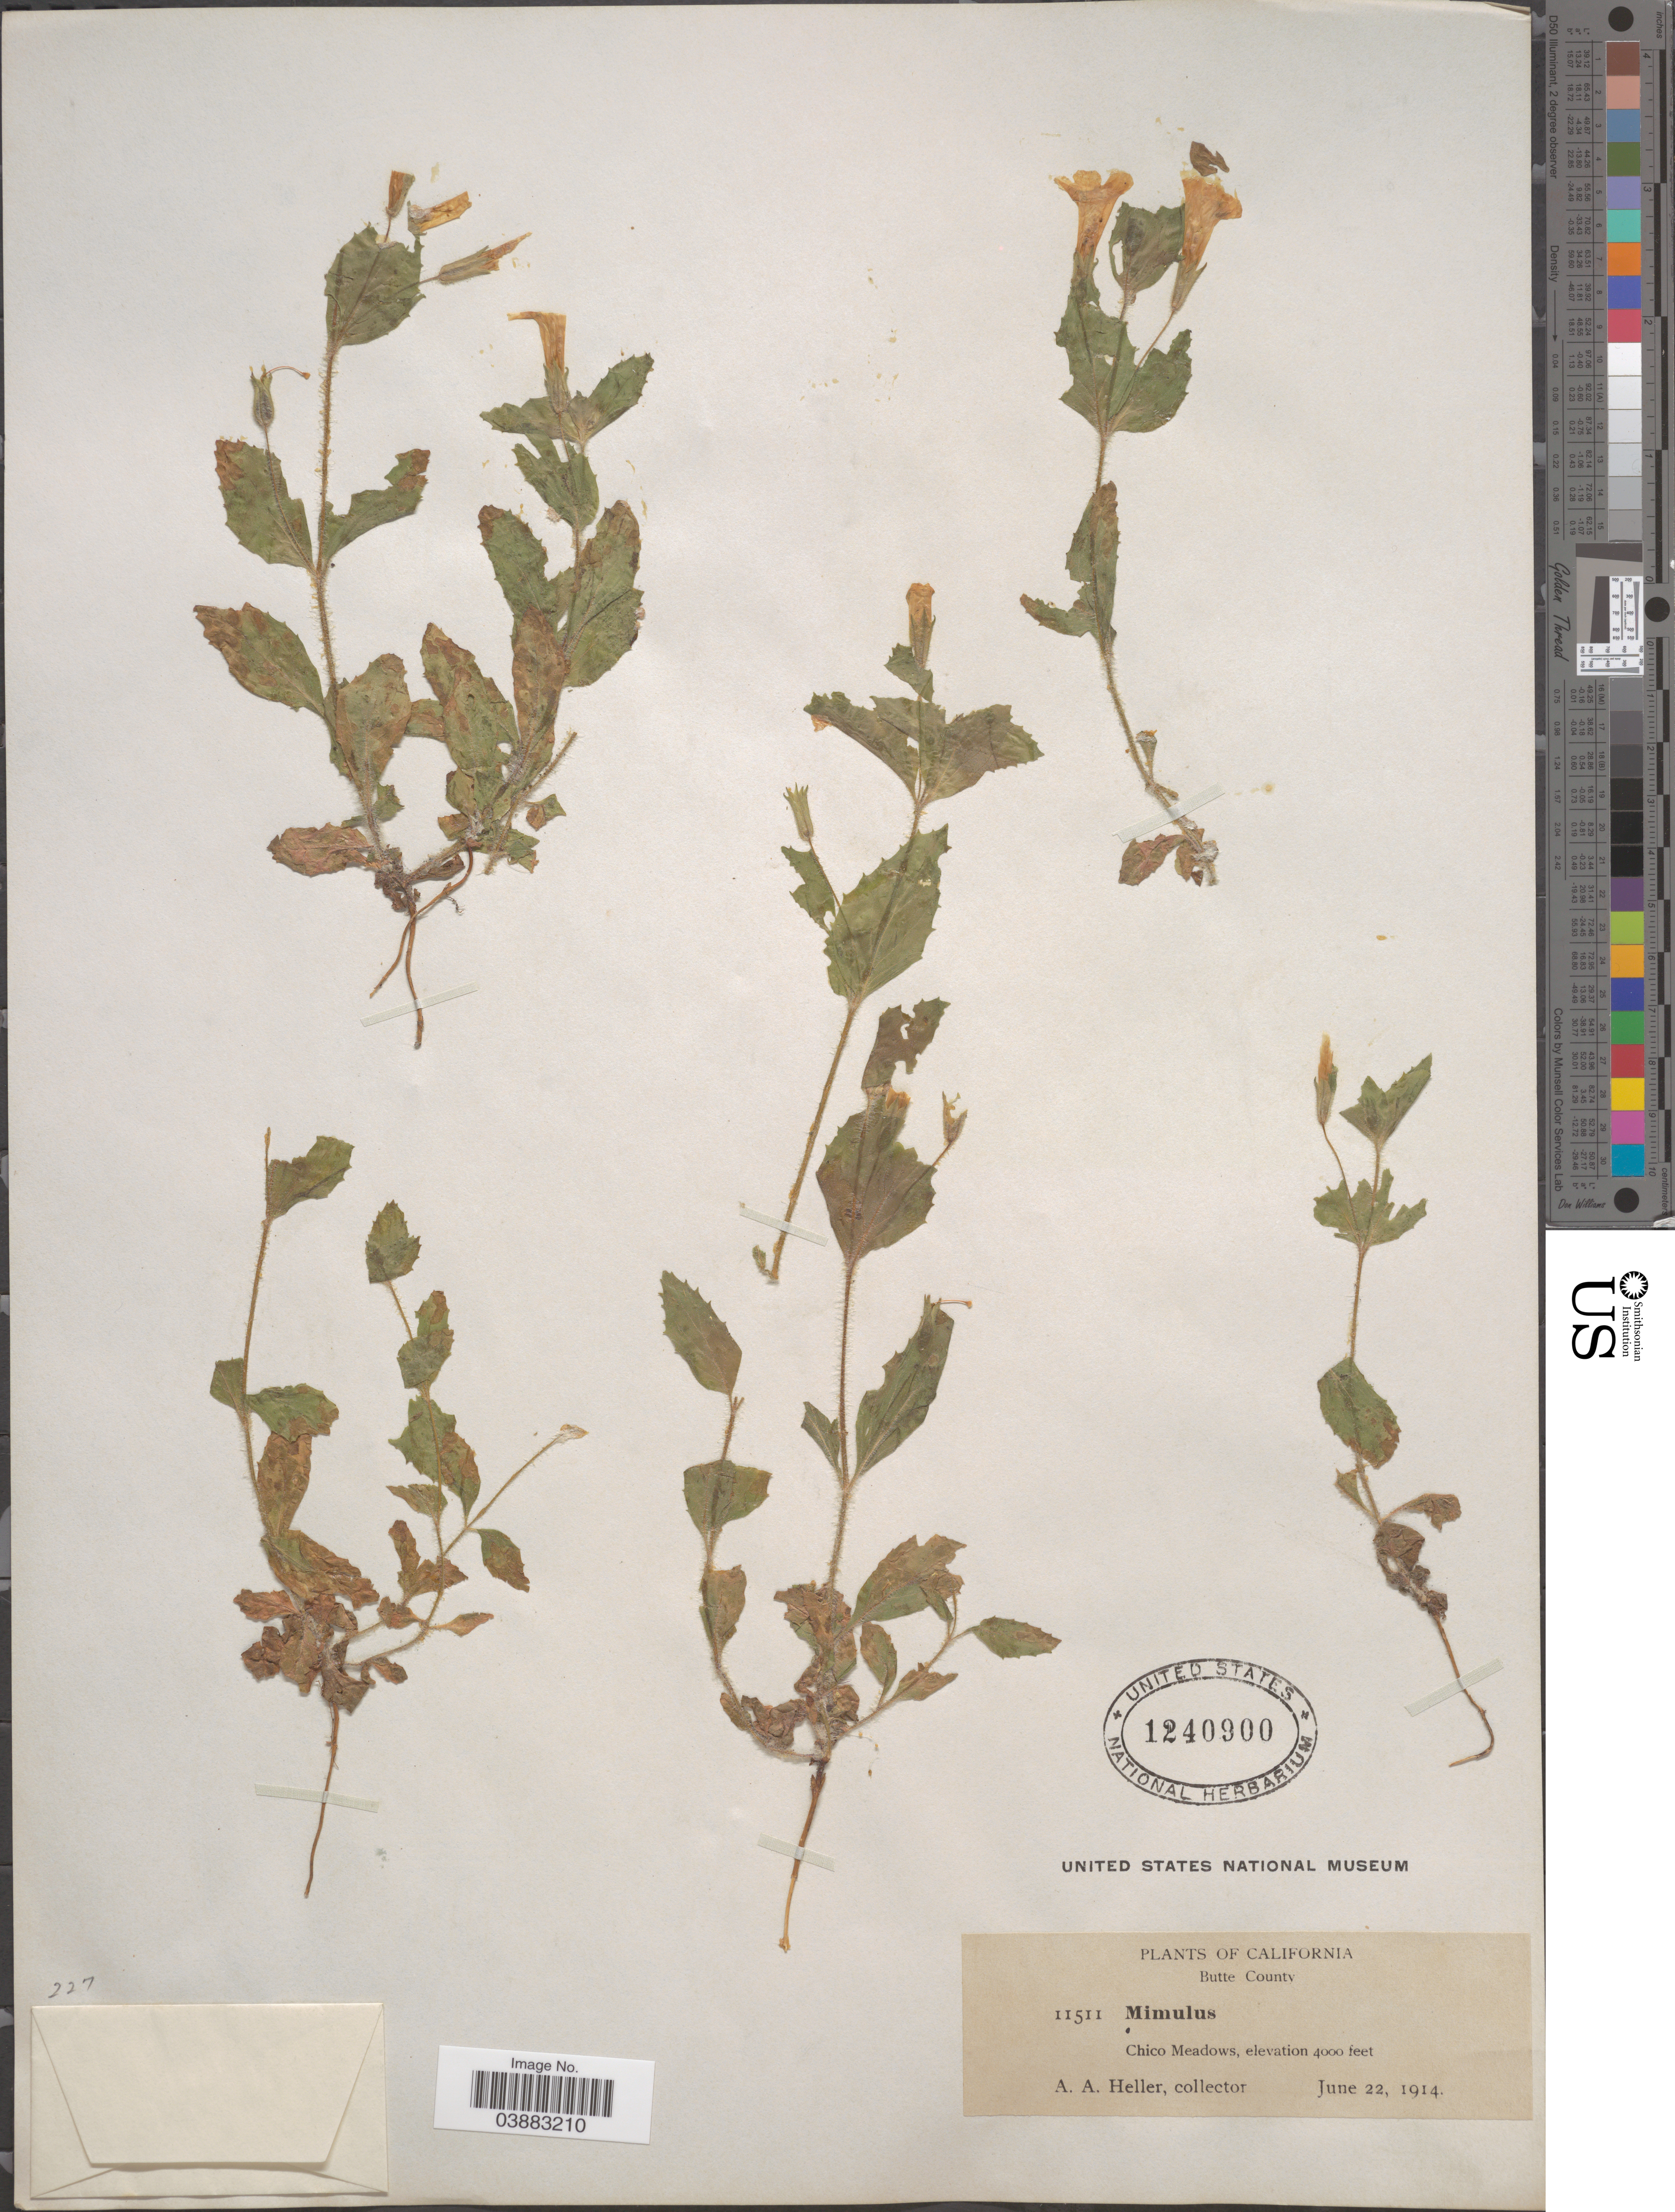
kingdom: Plantae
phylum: Tracheophyta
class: Magnoliopsida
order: Lamiales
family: Phrymaceae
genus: Mimulus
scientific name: Mimulus sp.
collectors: A. A. Heller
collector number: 11511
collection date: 1914-06-22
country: United States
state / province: California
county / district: Butte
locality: Butte County. Chico Meadows.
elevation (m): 1219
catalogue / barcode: US 1240900